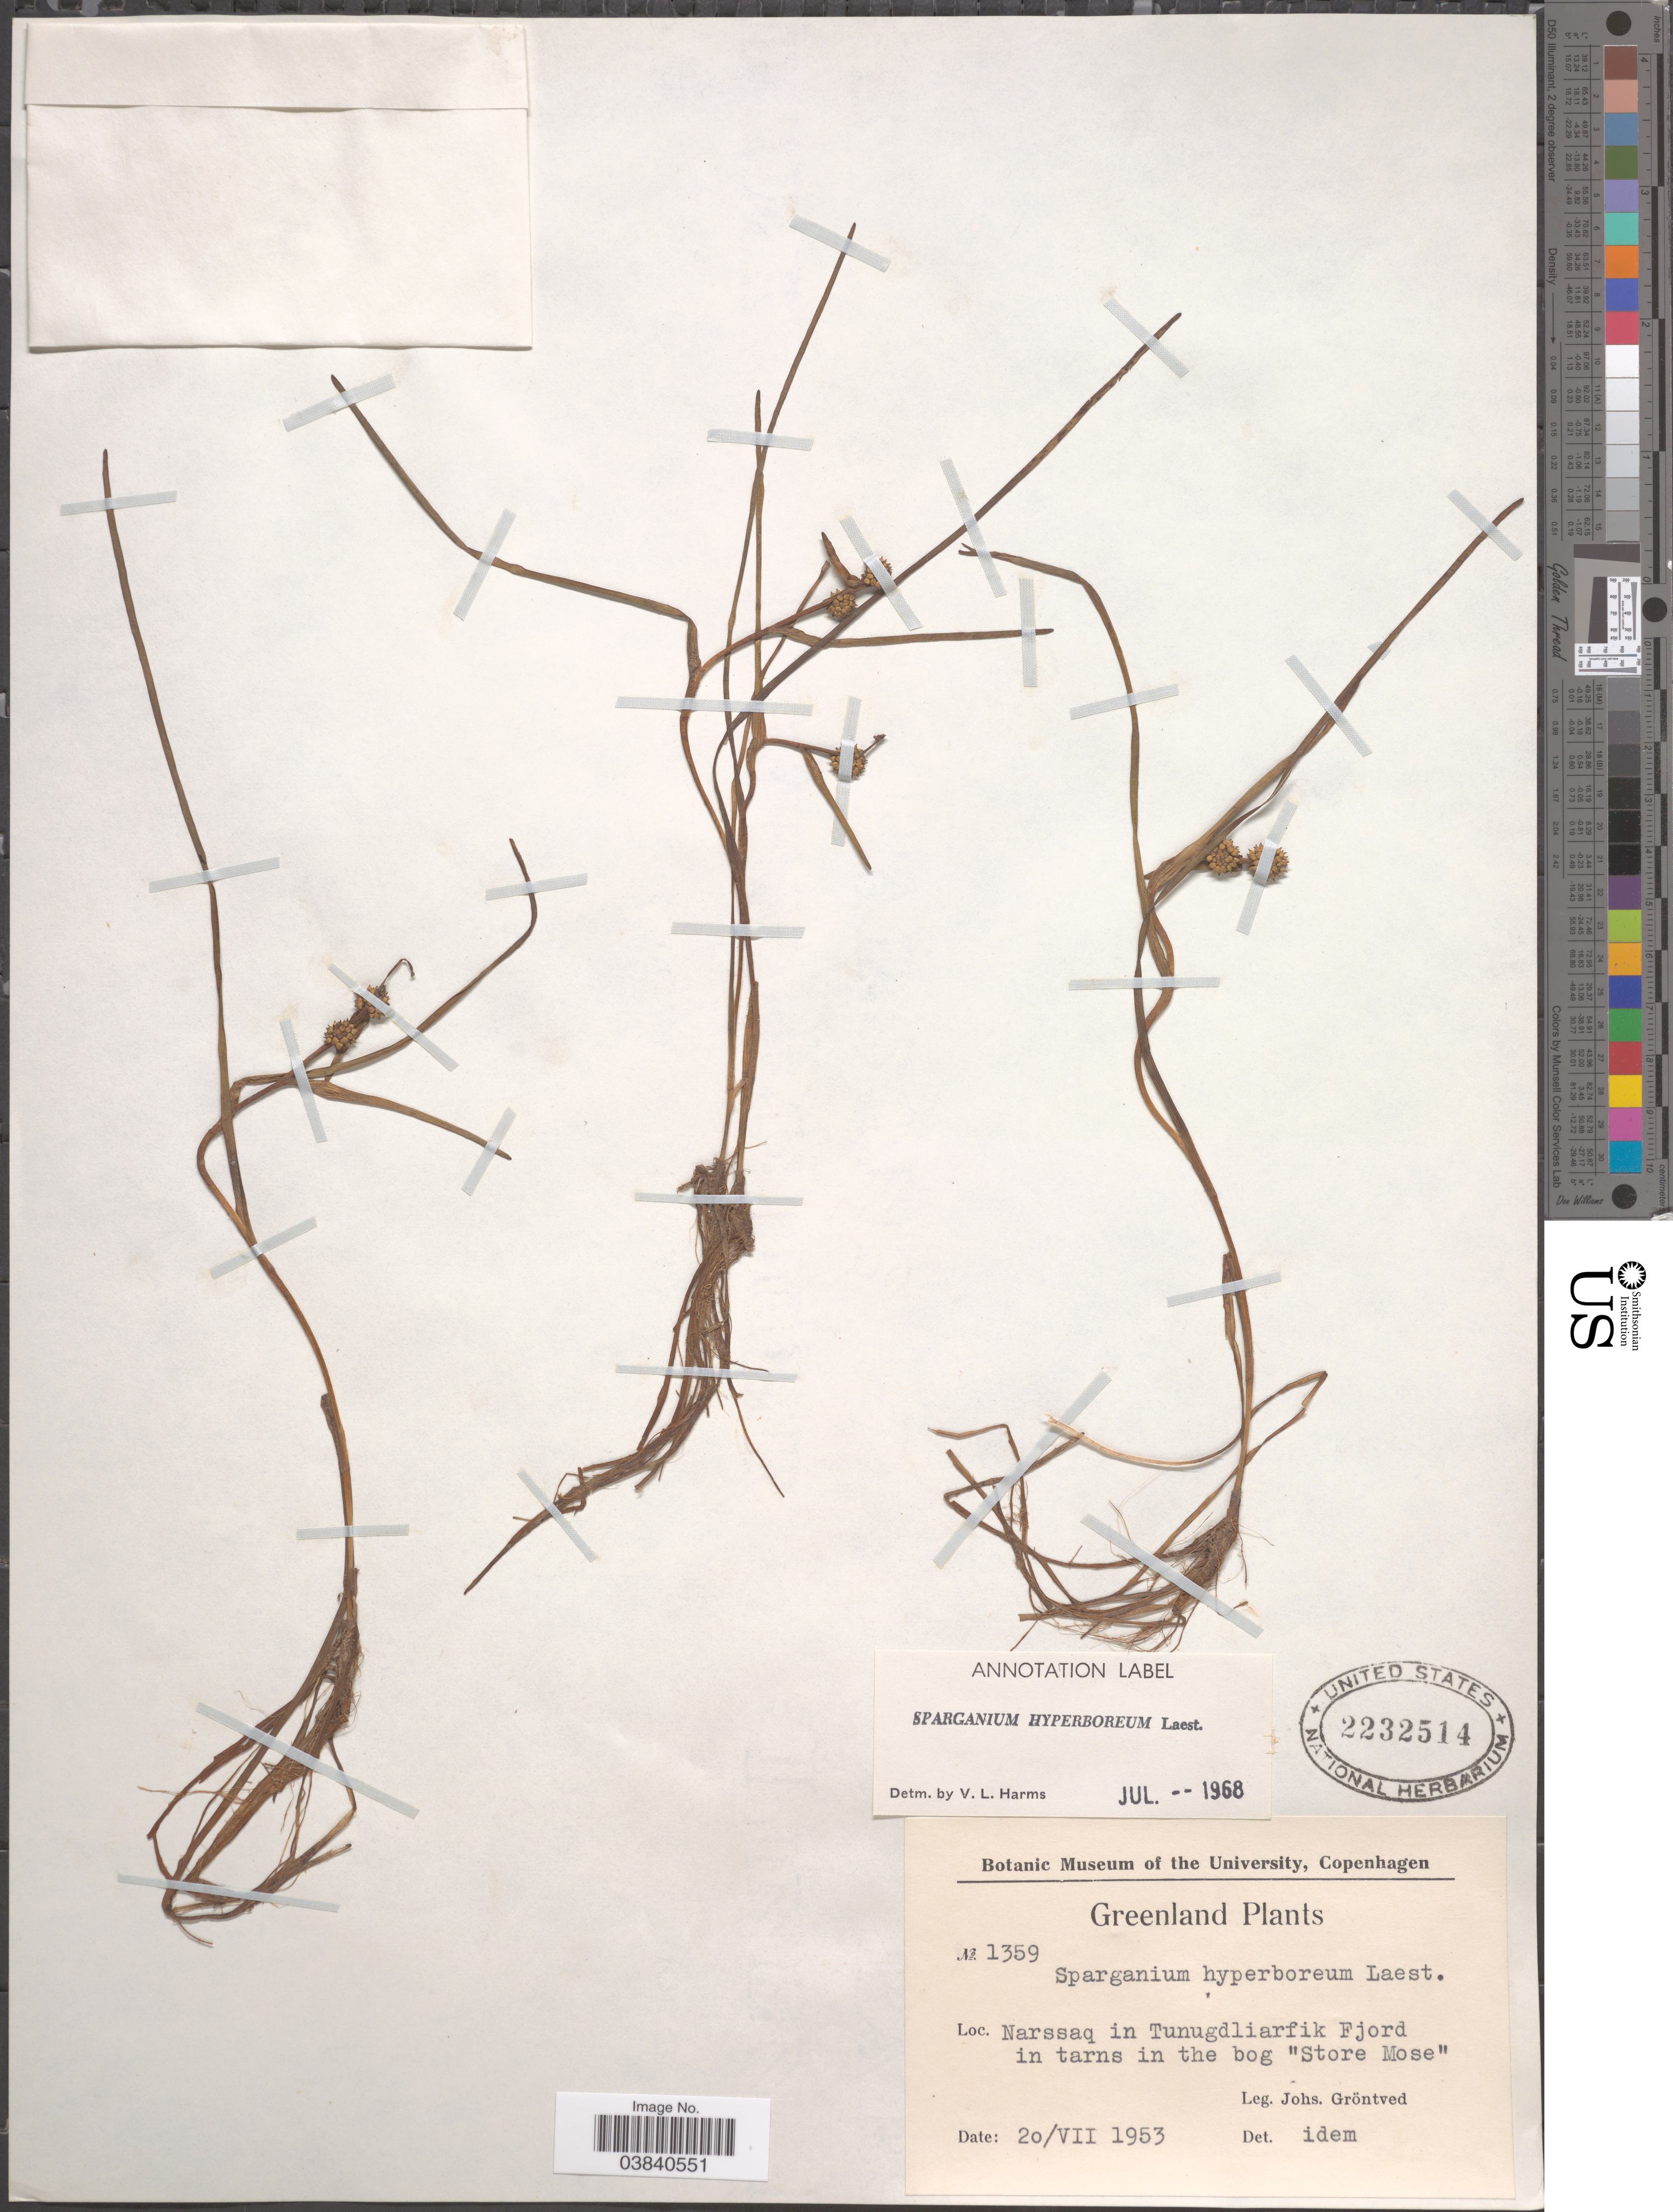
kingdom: Plantae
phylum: Tracheophyta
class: Liliopsida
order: Poales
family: Typhaceae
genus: Sparganium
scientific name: Sparganium hyperboreum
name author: Beurl. ex Laest.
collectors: J. Grontved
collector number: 1359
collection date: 1953-07-20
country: Greenland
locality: Narssaq in Tunugdliarfik Fjord in tarns in the bog "Store Mose".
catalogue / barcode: US 2232514